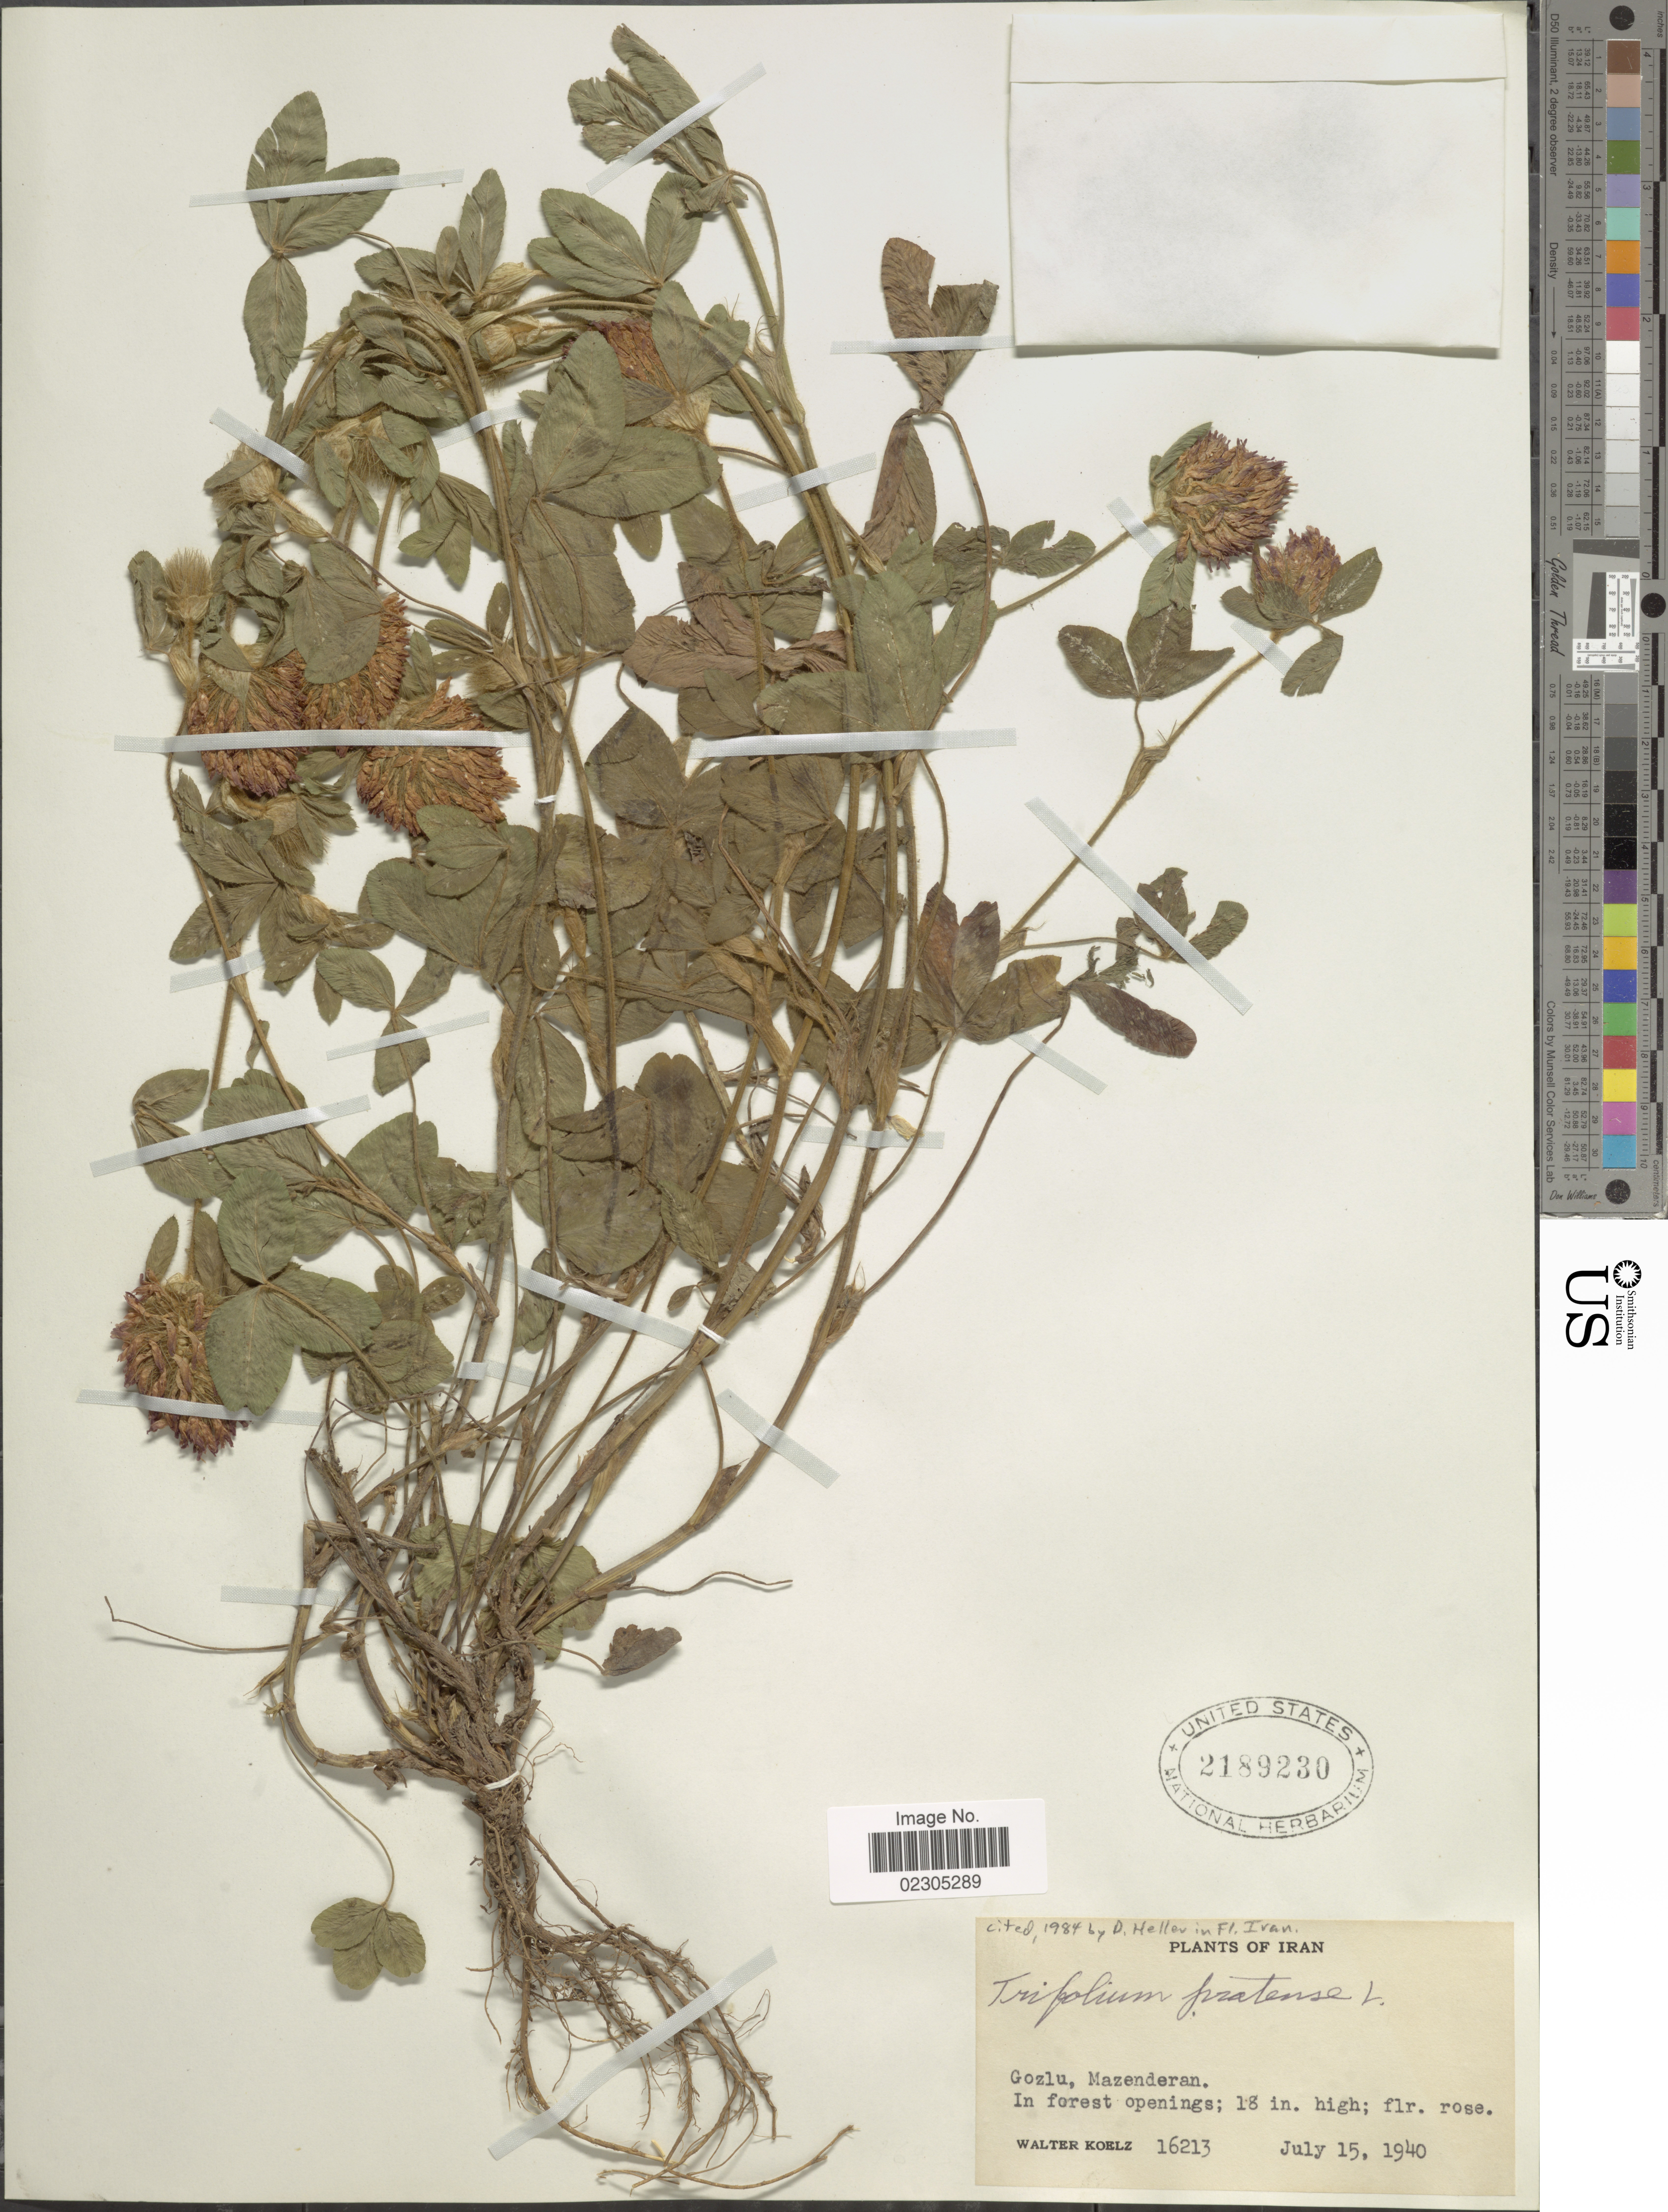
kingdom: Plantae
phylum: Tracheophyta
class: Magnoliopsida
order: Fabales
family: Fabaceae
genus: Trifolium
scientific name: Trifolium pratense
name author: L.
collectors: W. N. Koelz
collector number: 16213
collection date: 1940-07-15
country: Iran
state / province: Mazandaran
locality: Gozlu, Mazenderan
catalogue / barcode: US 2189230